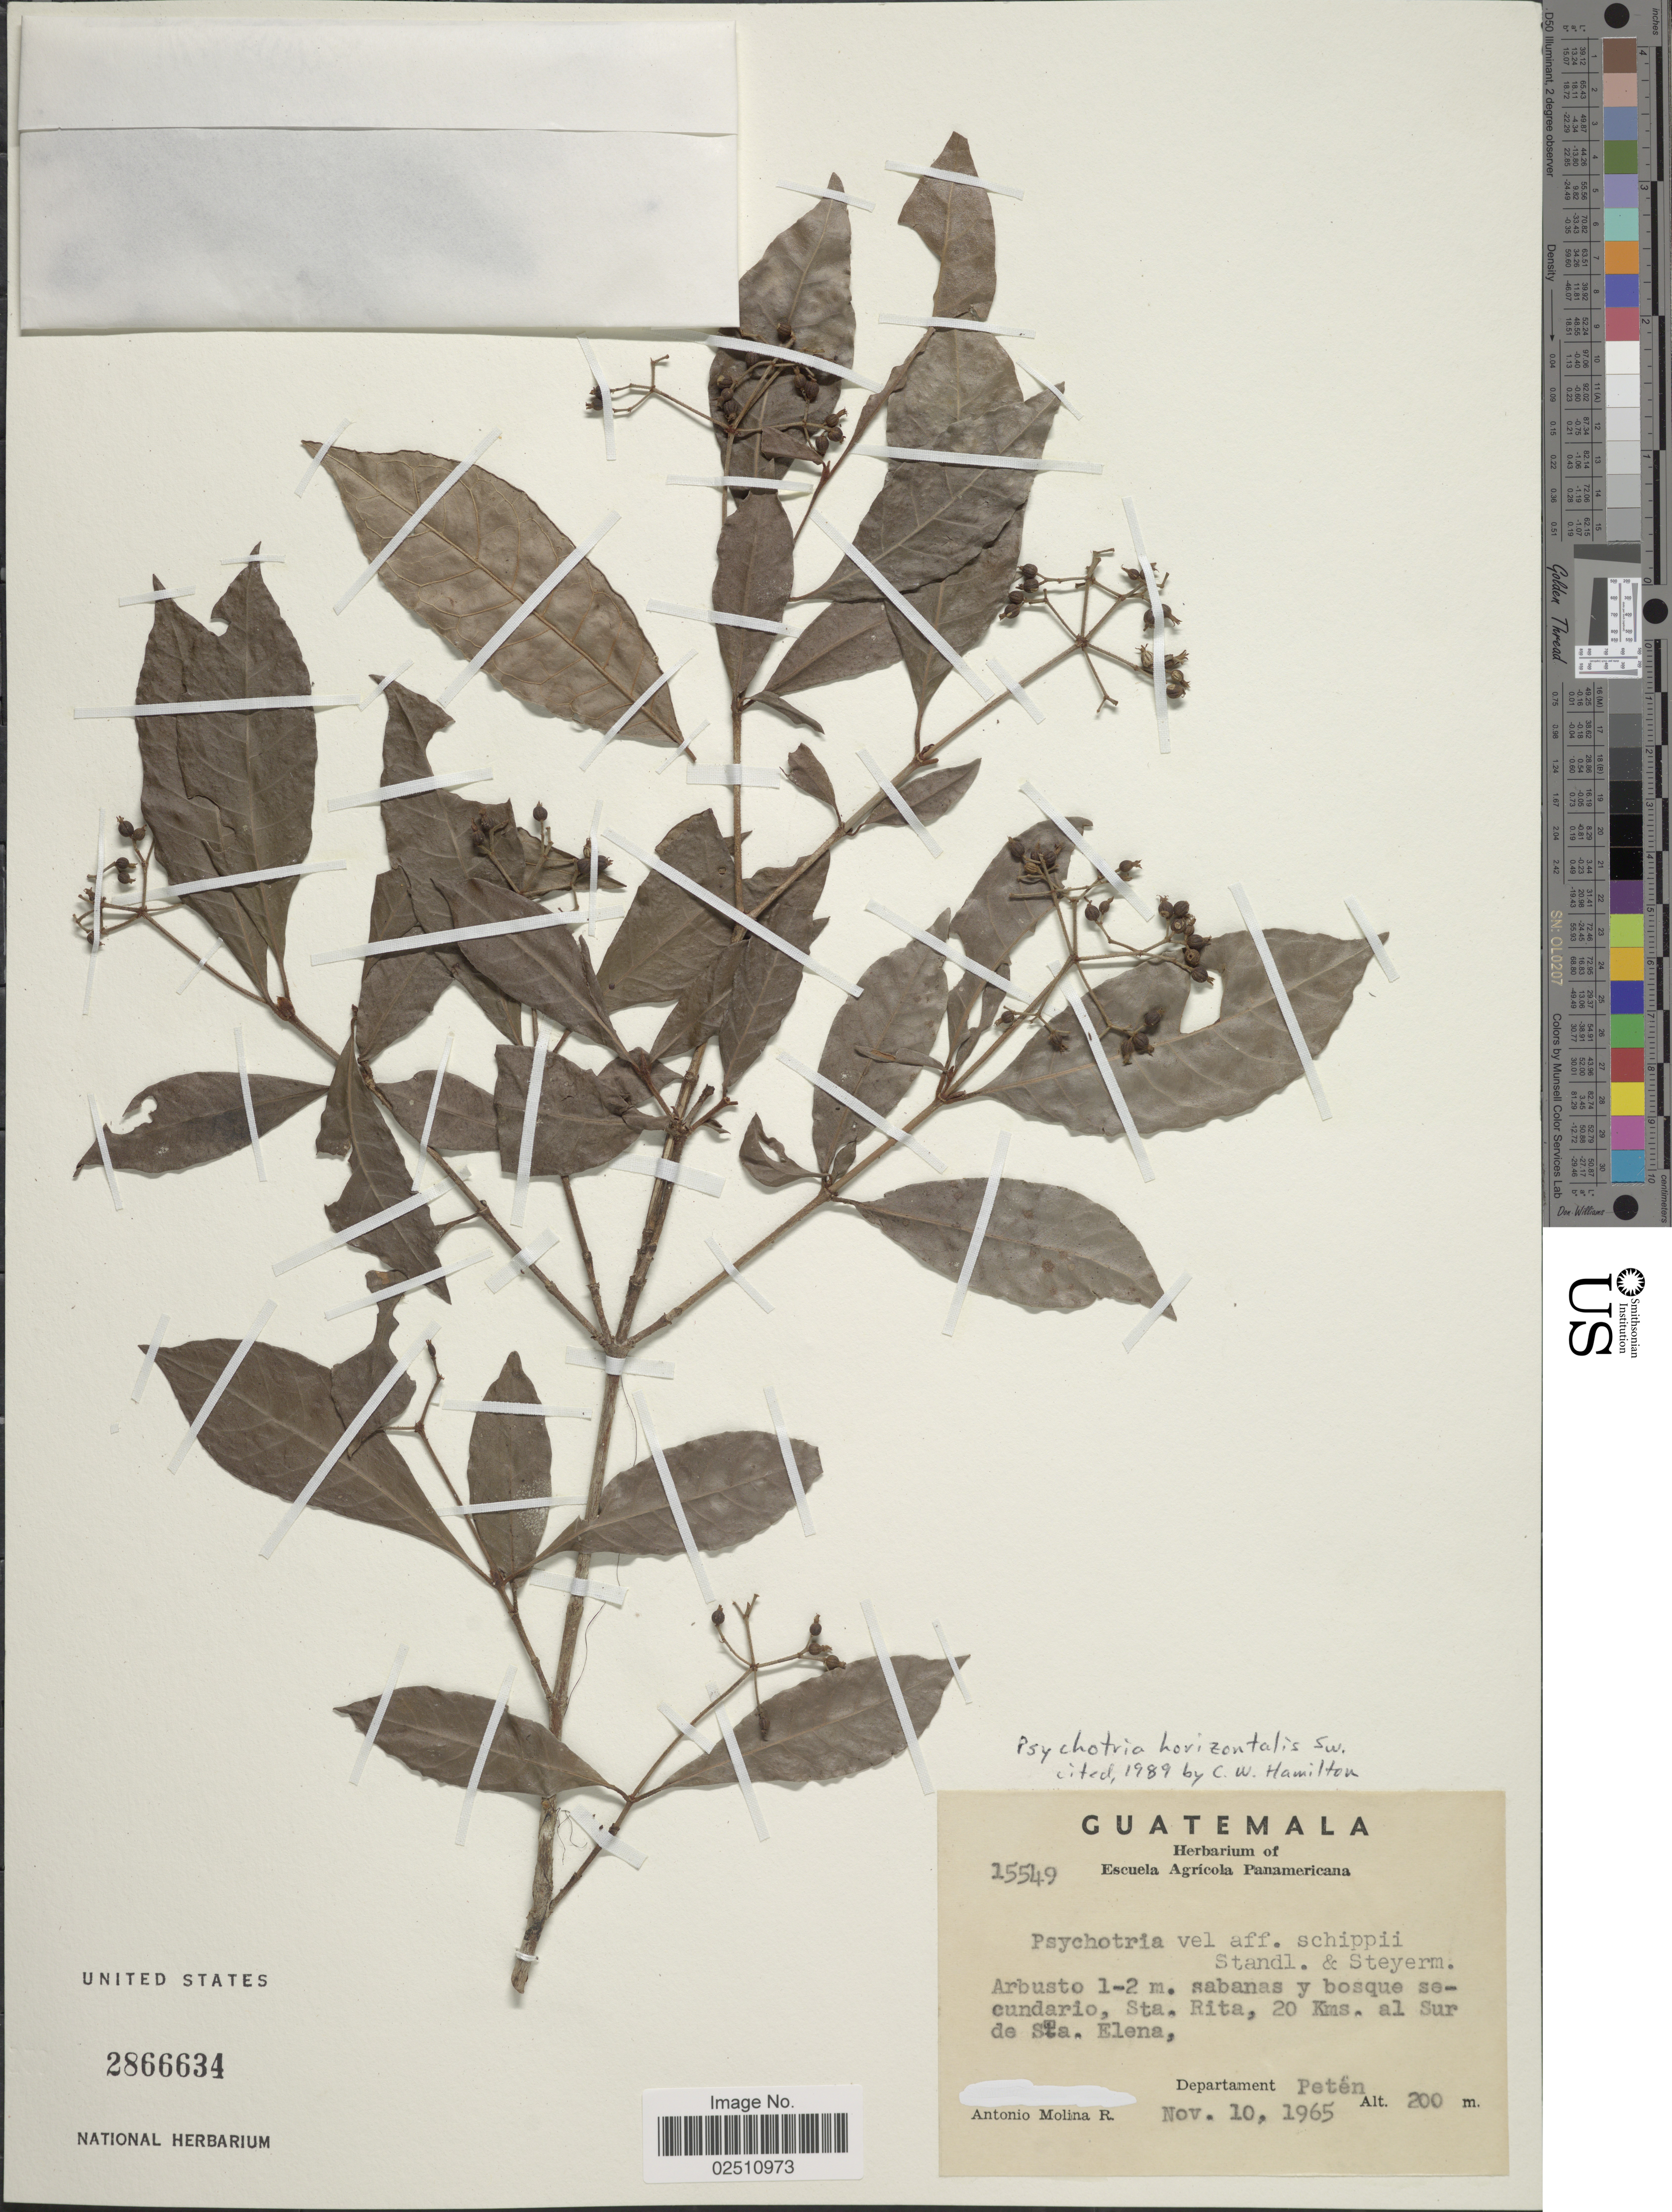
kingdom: Plantae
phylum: Tracheophyta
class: Magnoliopsida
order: Gentianales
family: Rubiaceae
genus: Psychotria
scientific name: Psychotria horizontalis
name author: Sw.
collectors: A. Molina R.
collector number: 15549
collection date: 1965-11-10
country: Guatemala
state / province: El Petén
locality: Sabanas y bosque secundario, Sta. Rita, 20 Kms. al Sur de Sta. Elena, Department Peten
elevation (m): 200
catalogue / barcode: US 2866634